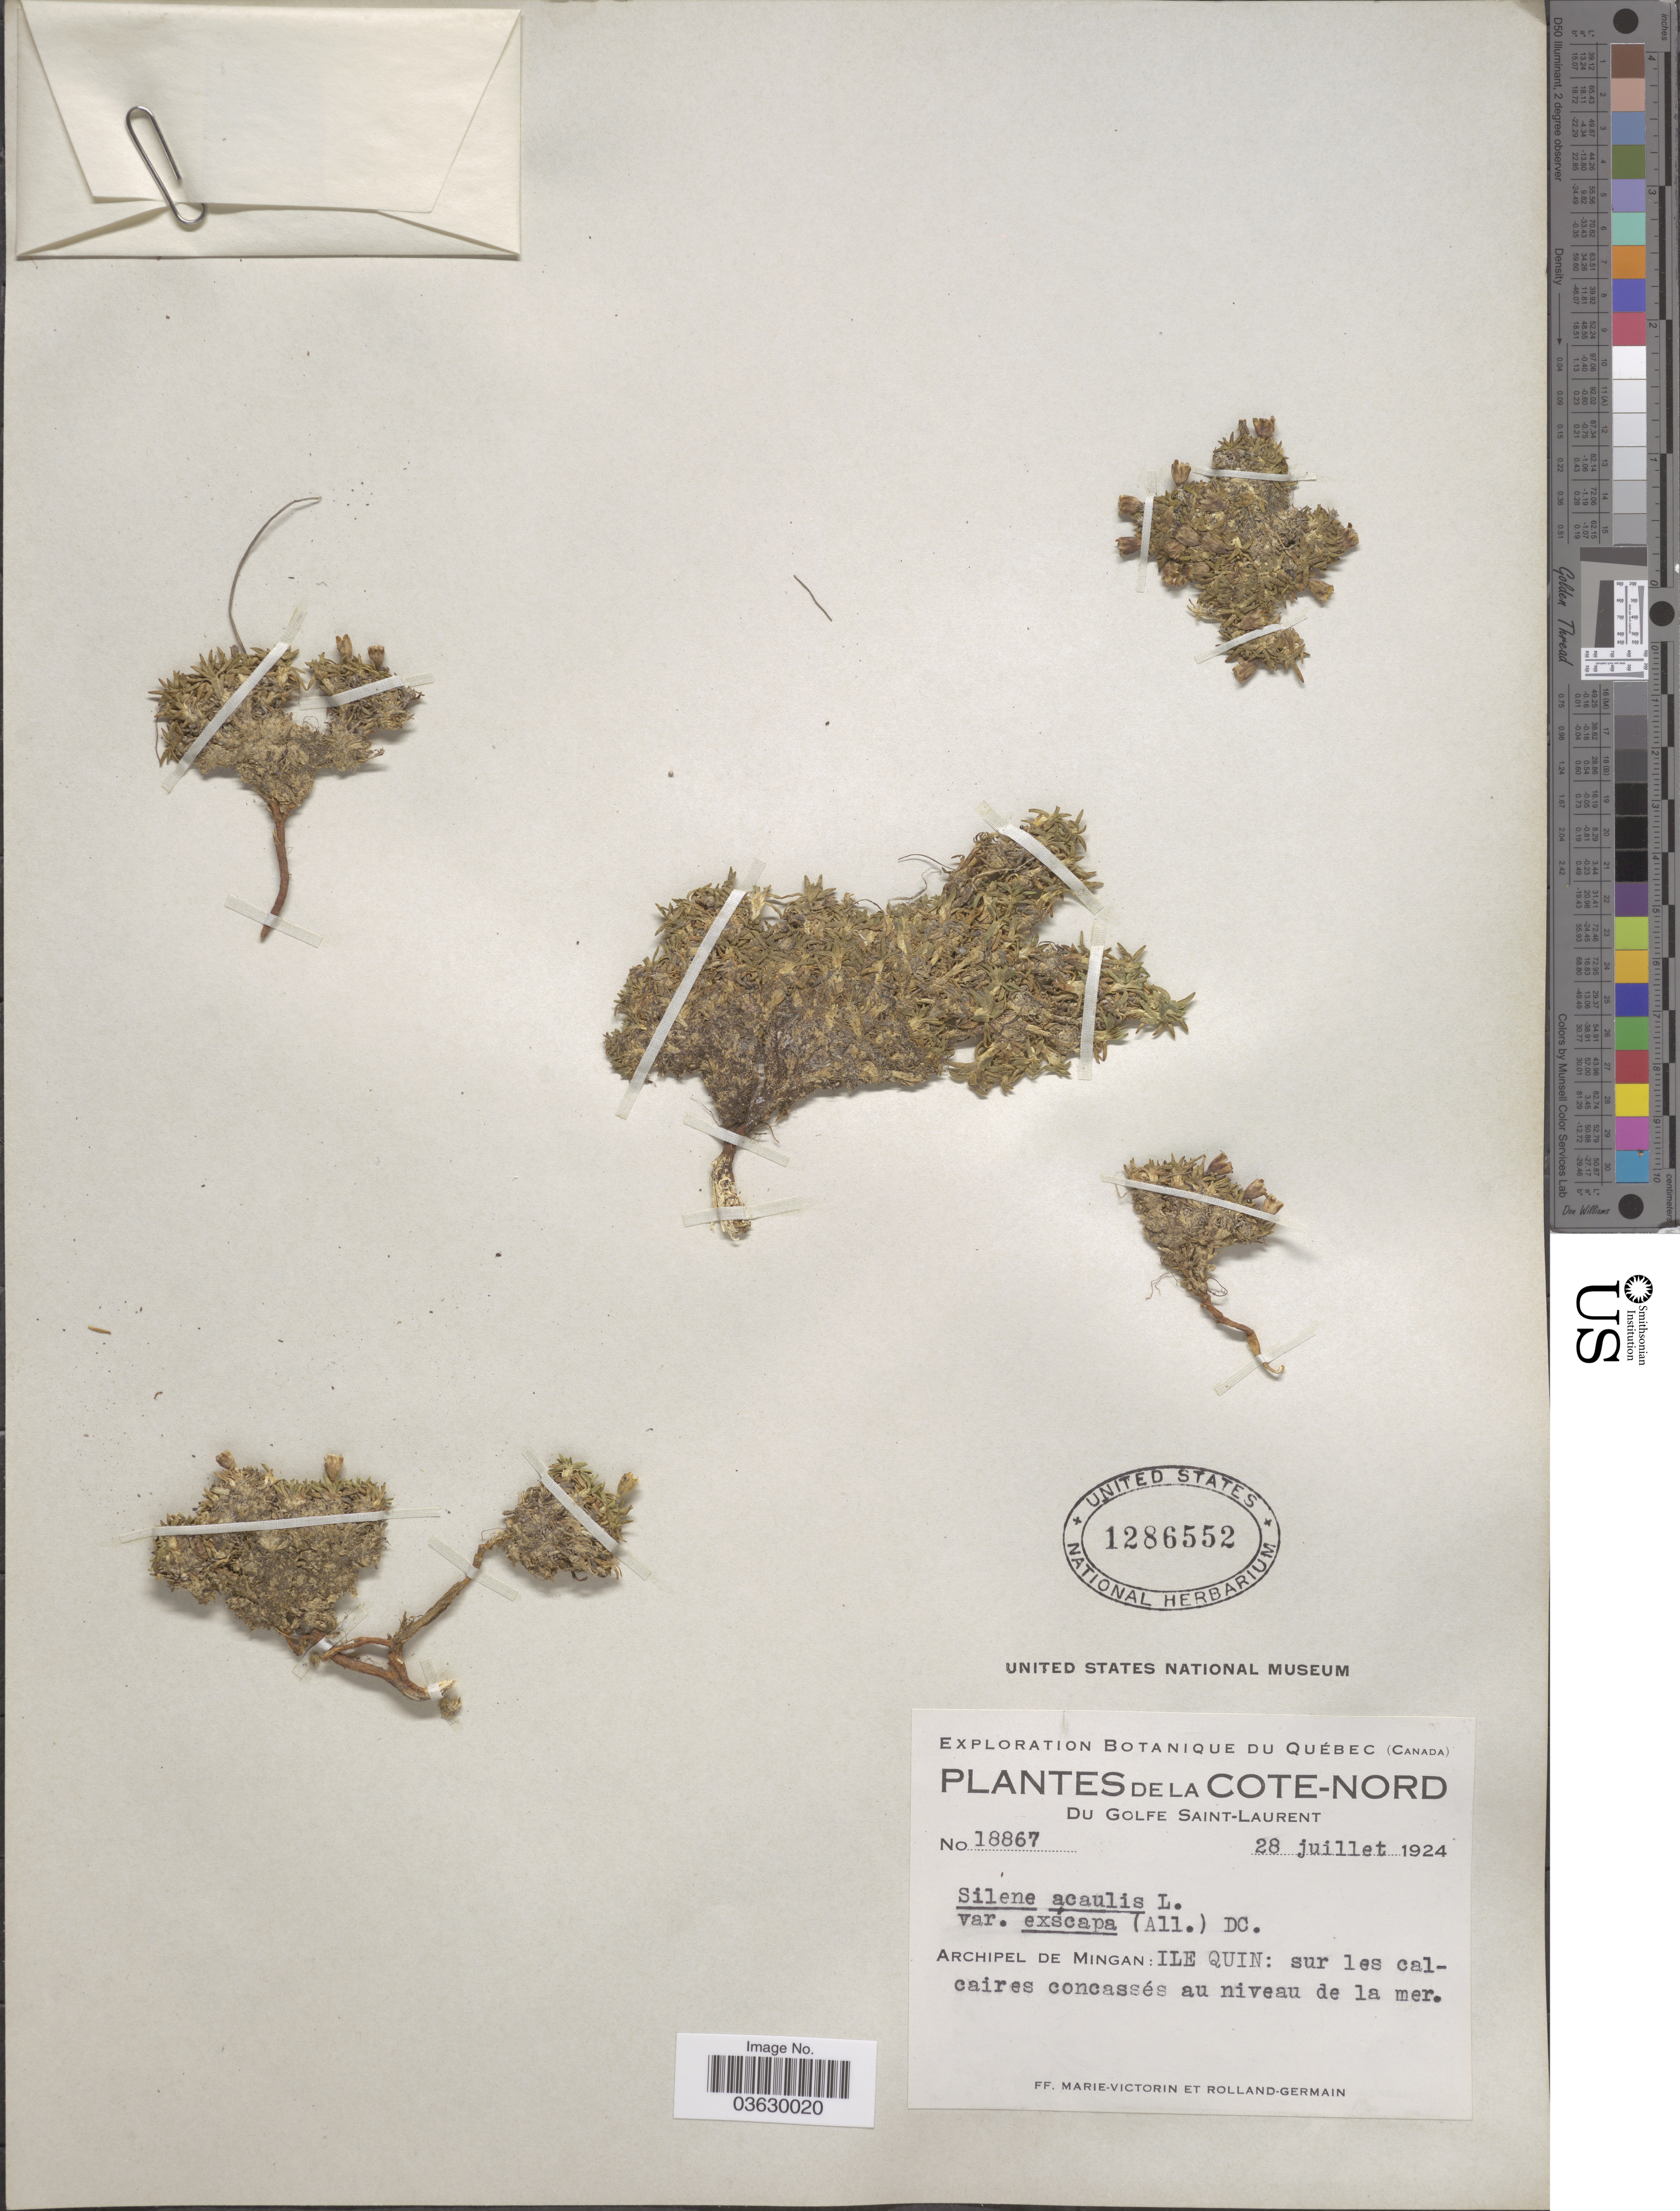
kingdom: Plantae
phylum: Tracheophyta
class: Magnoliopsida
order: Caryophyllales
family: Caryophyllaceae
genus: Silene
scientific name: Silene acaulis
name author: (L.) Jacq.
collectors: F. Marie-Victorin & Rolland-Germain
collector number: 18867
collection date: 1924-07-28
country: Canada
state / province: Quebec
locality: Cote-Nord. Du Golfe Saint-Laurent. Archipel de Mingan: Ile Quin.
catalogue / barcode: US 1286552